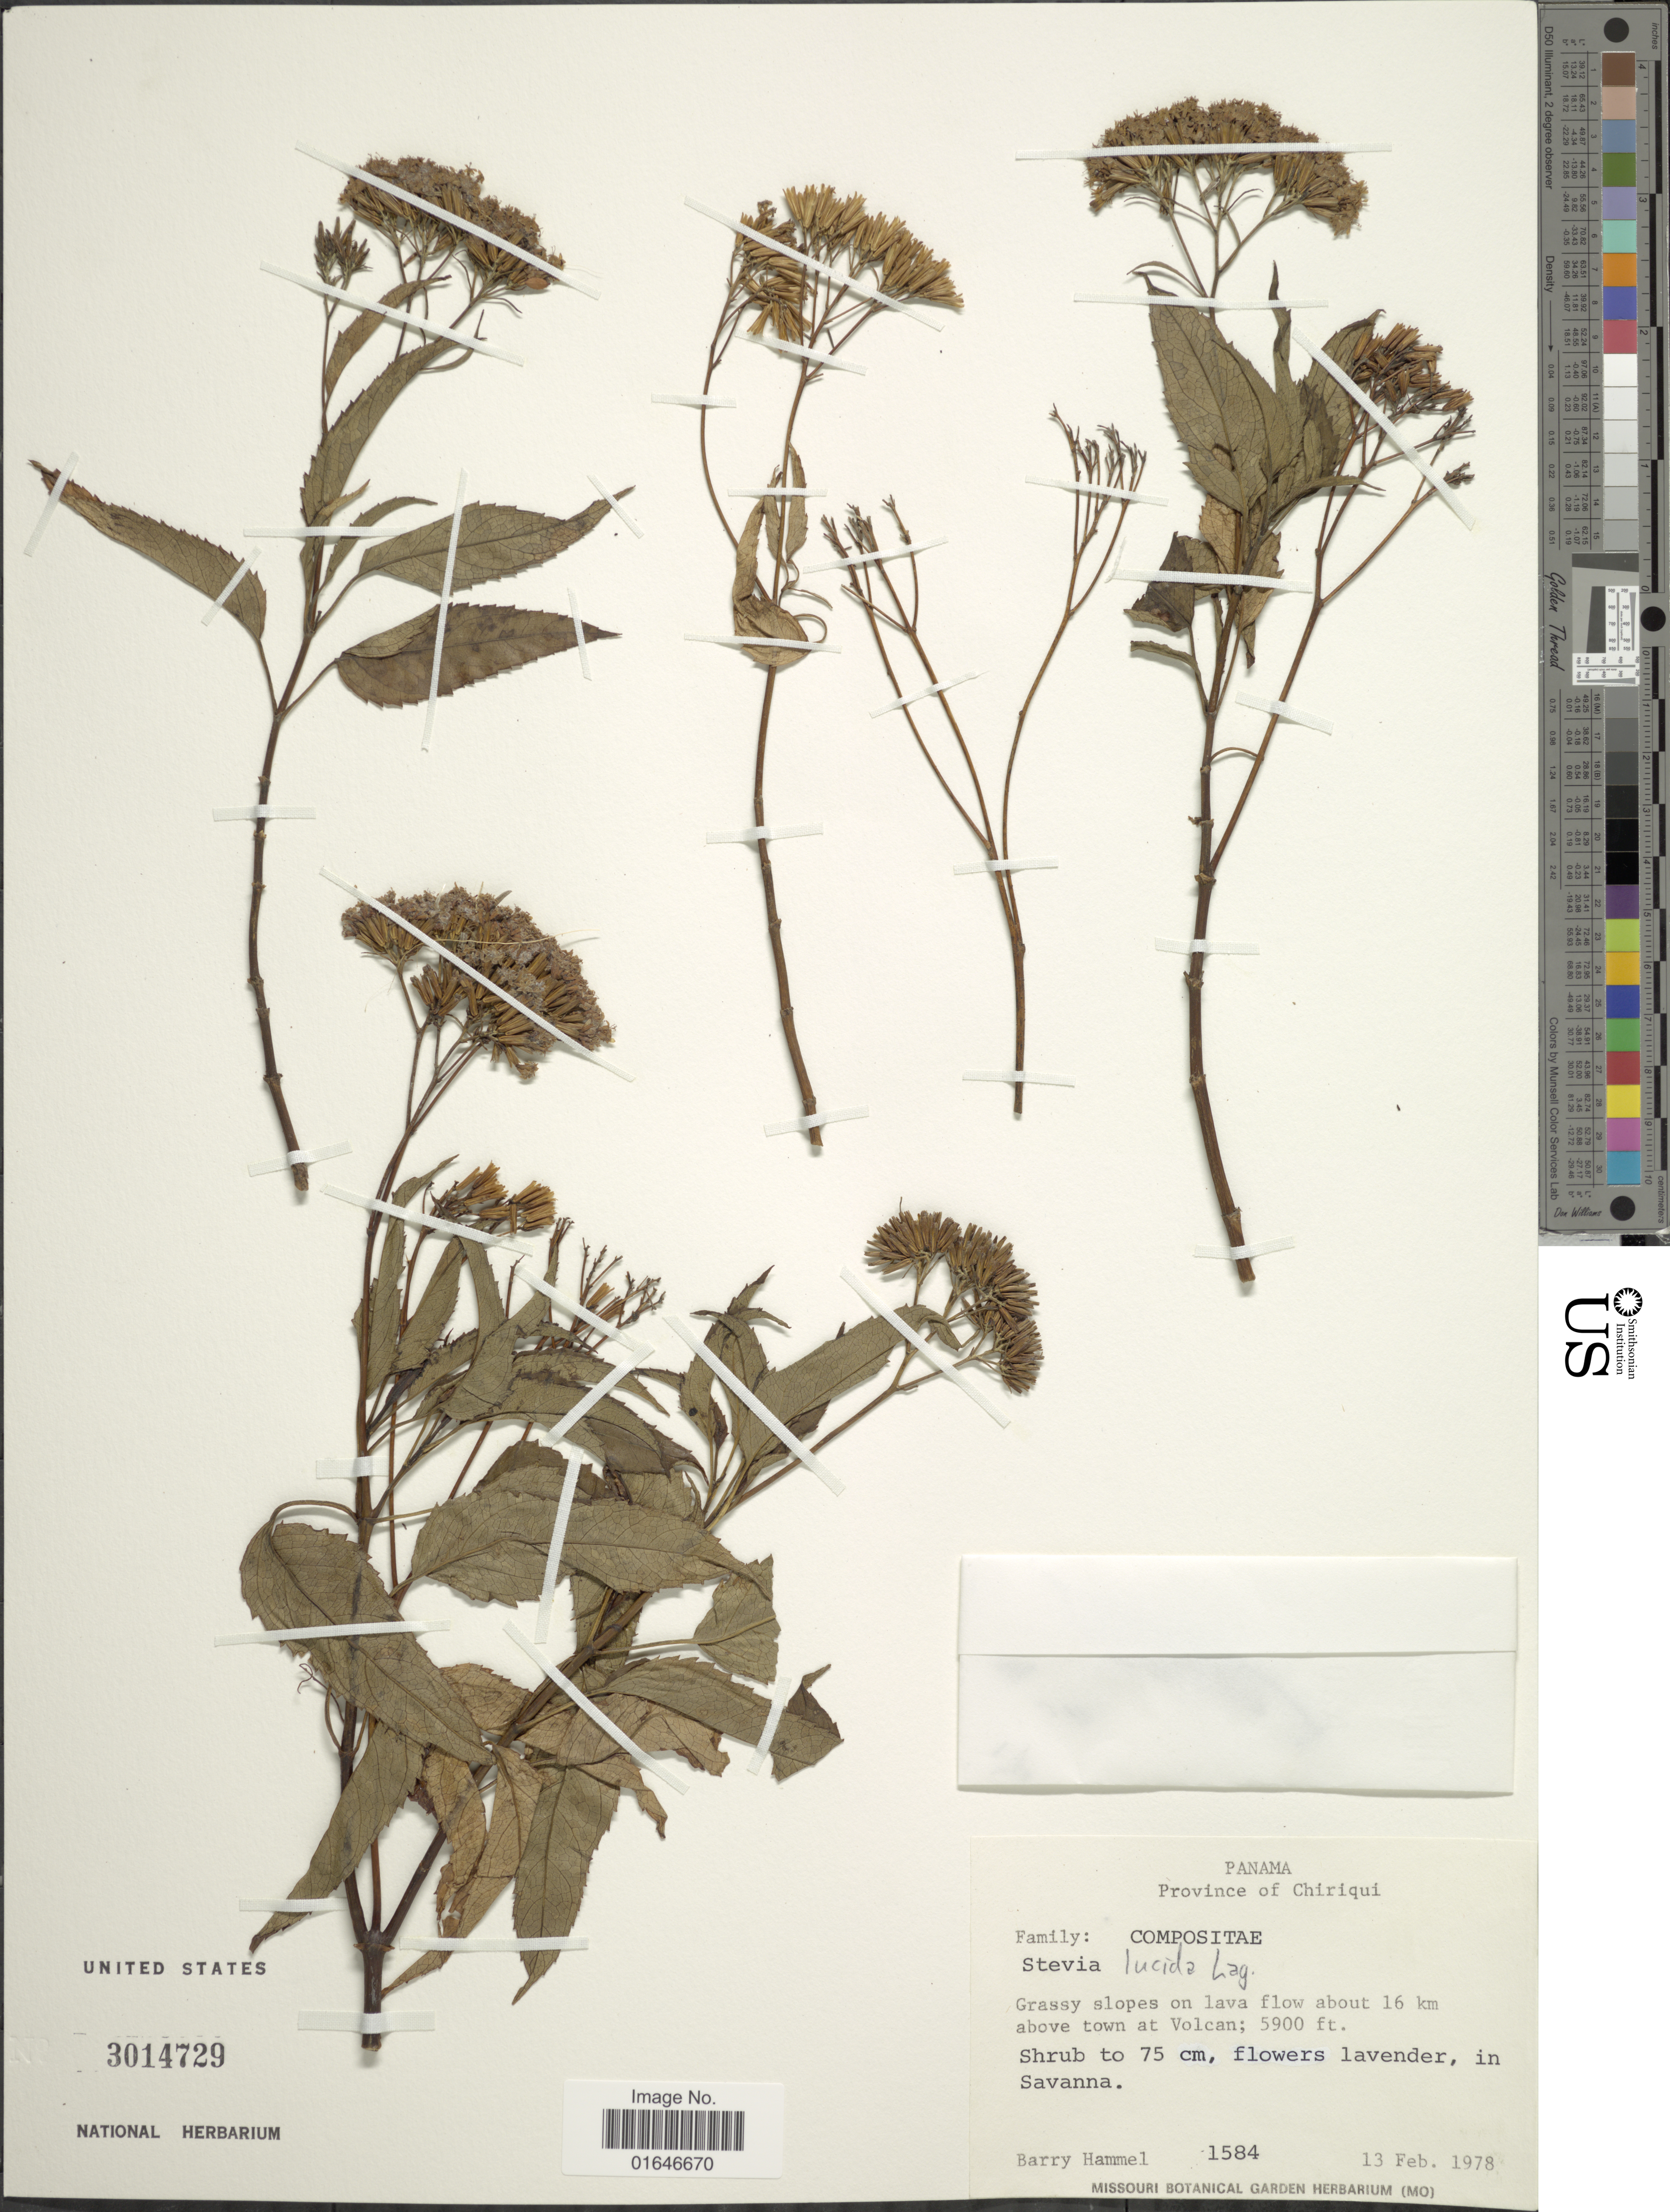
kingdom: Plantae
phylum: Tracheophyta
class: Magnoliopsida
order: Asterales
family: Asteraceae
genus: Stevia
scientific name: Stevia lucida var. lucida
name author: Lag.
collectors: B. Hammel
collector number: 1584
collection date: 1978-02-13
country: Panama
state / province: Chiriqui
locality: Grassy slopes on lava flow about 16 km above town at Volcan.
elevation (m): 1798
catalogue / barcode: US 3014729